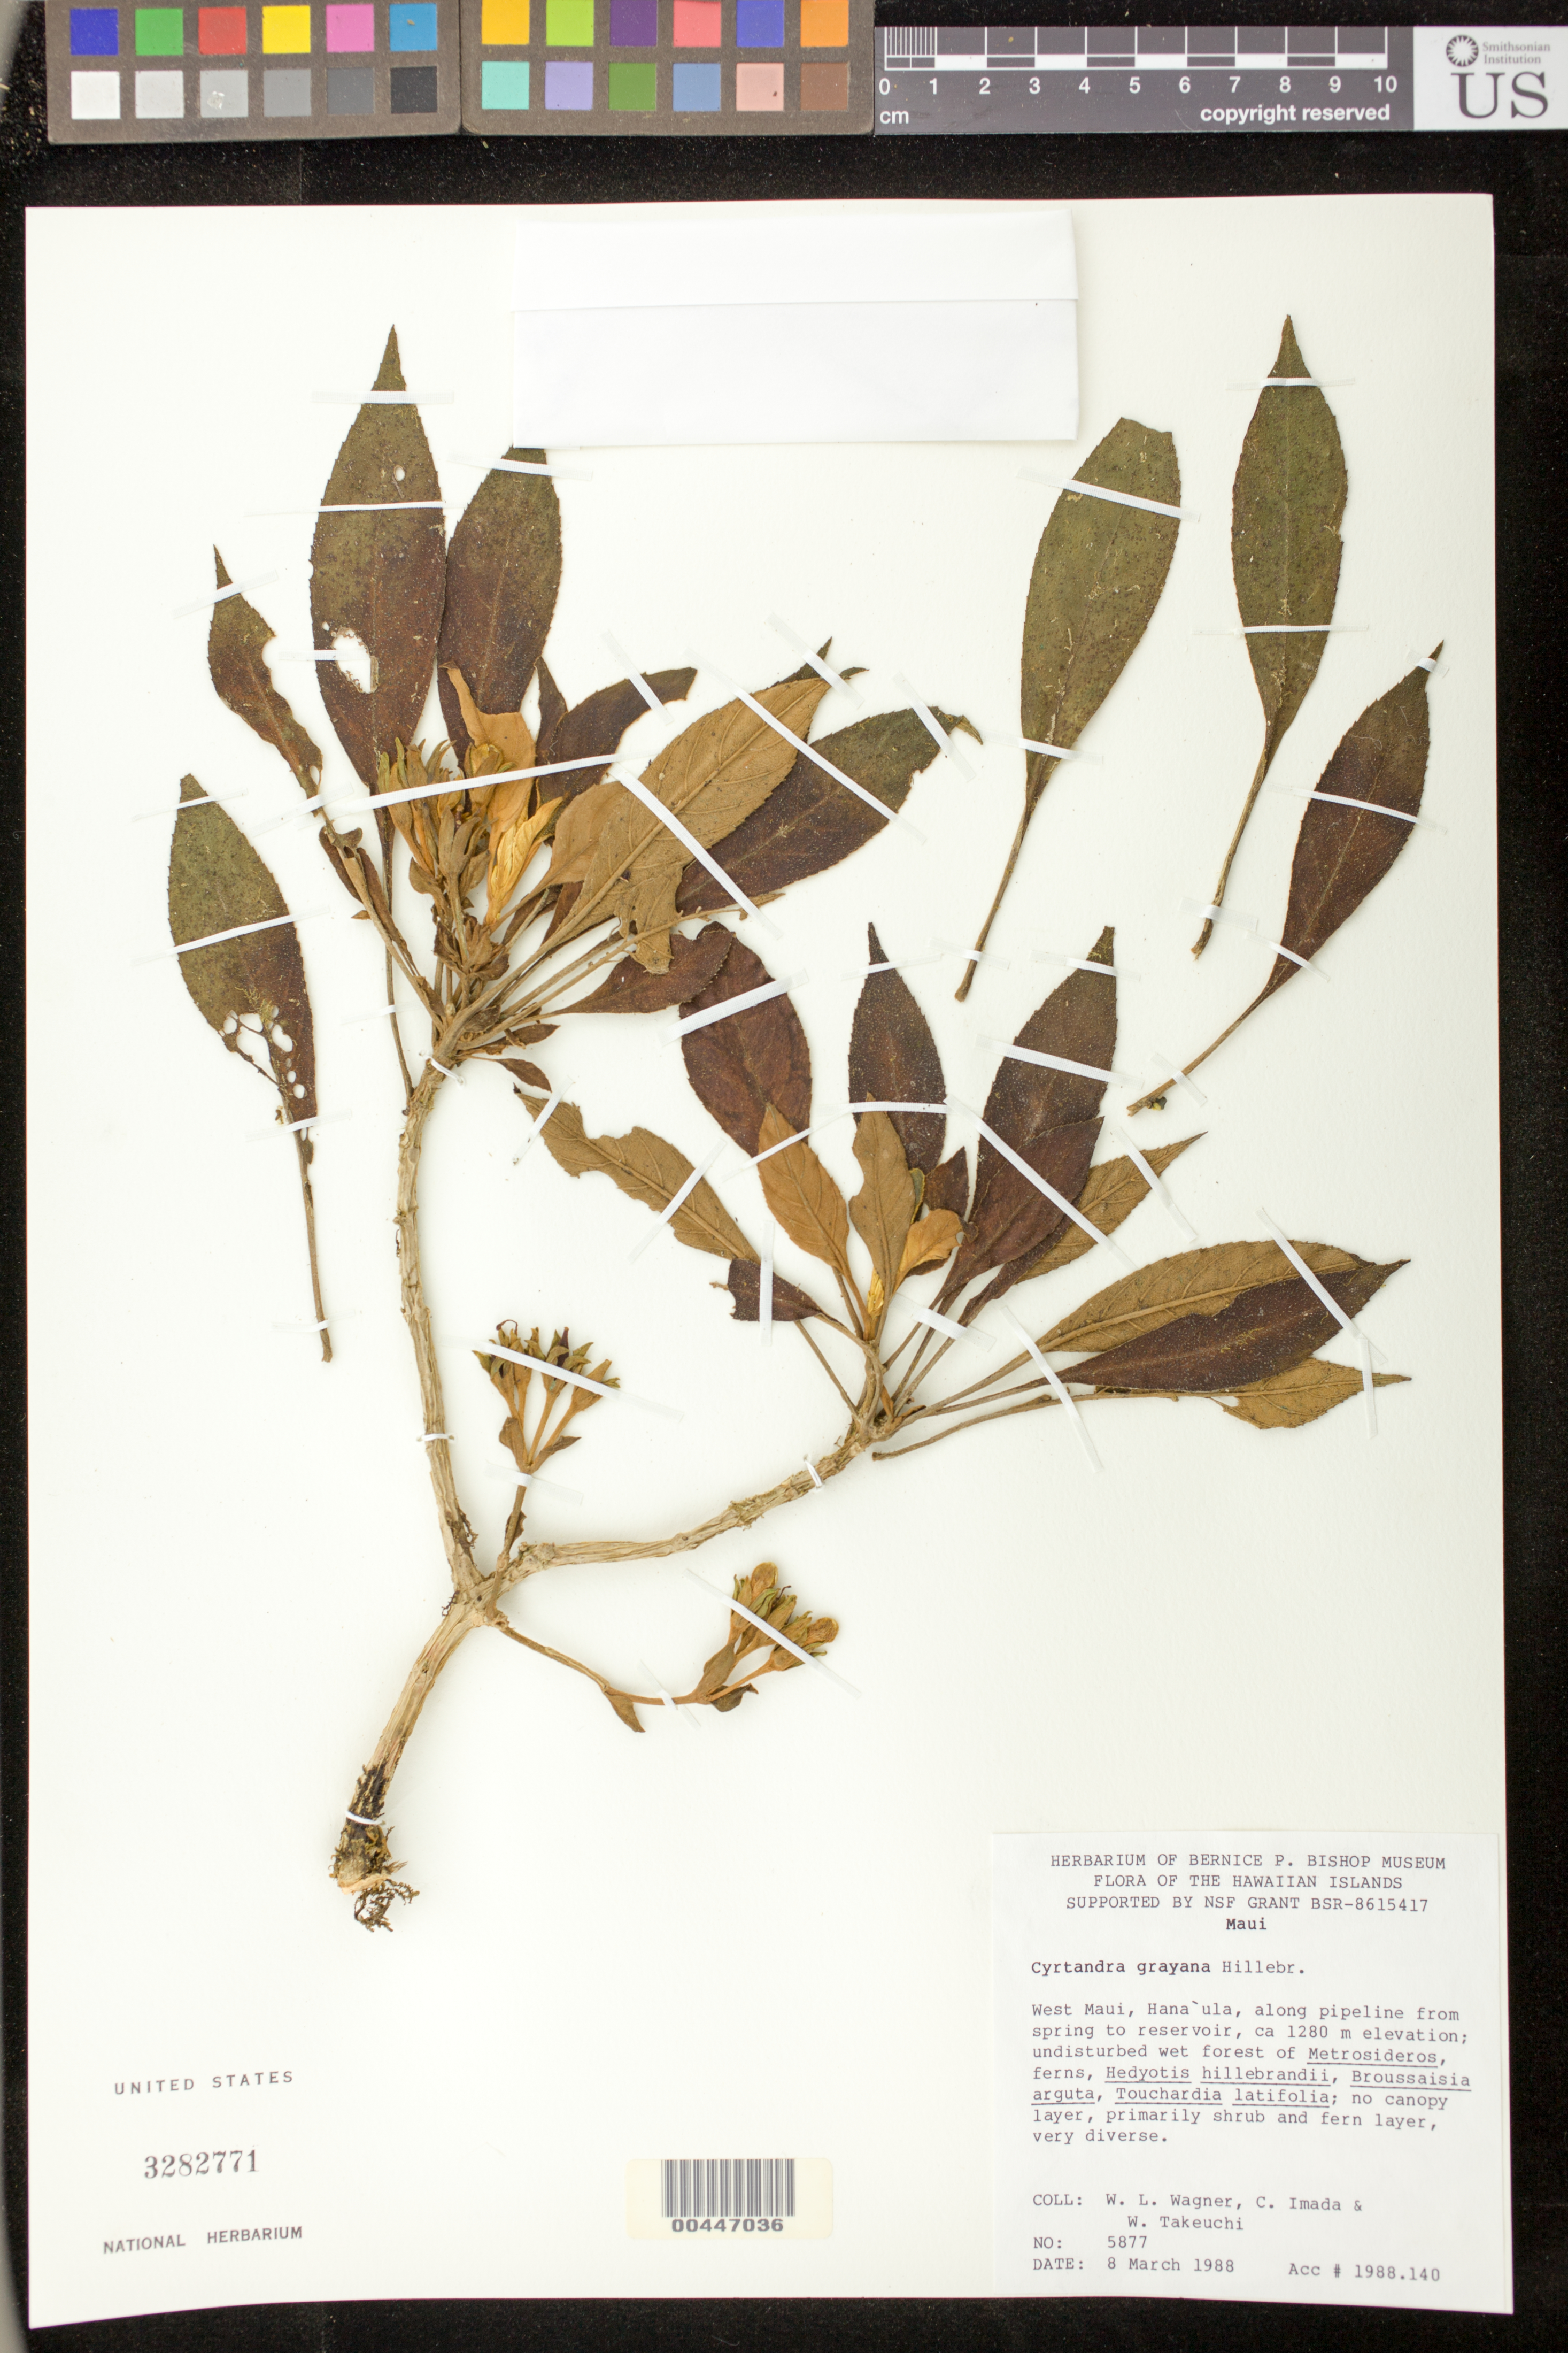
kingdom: Plantae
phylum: Tracheophyta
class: Magnoliopsida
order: Lamiales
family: Gesneriaceae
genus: Cyrtandra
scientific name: Cyrtandra grayana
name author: Hillebr.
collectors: W. L. Wagner, C. Imada & W. N. Takeuchi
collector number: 5877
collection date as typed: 08 Mar 1988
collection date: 1988-03-08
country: United States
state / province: Hawaii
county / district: Maui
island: Maui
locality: West Maui, Hana Ula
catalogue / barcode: US 3282771